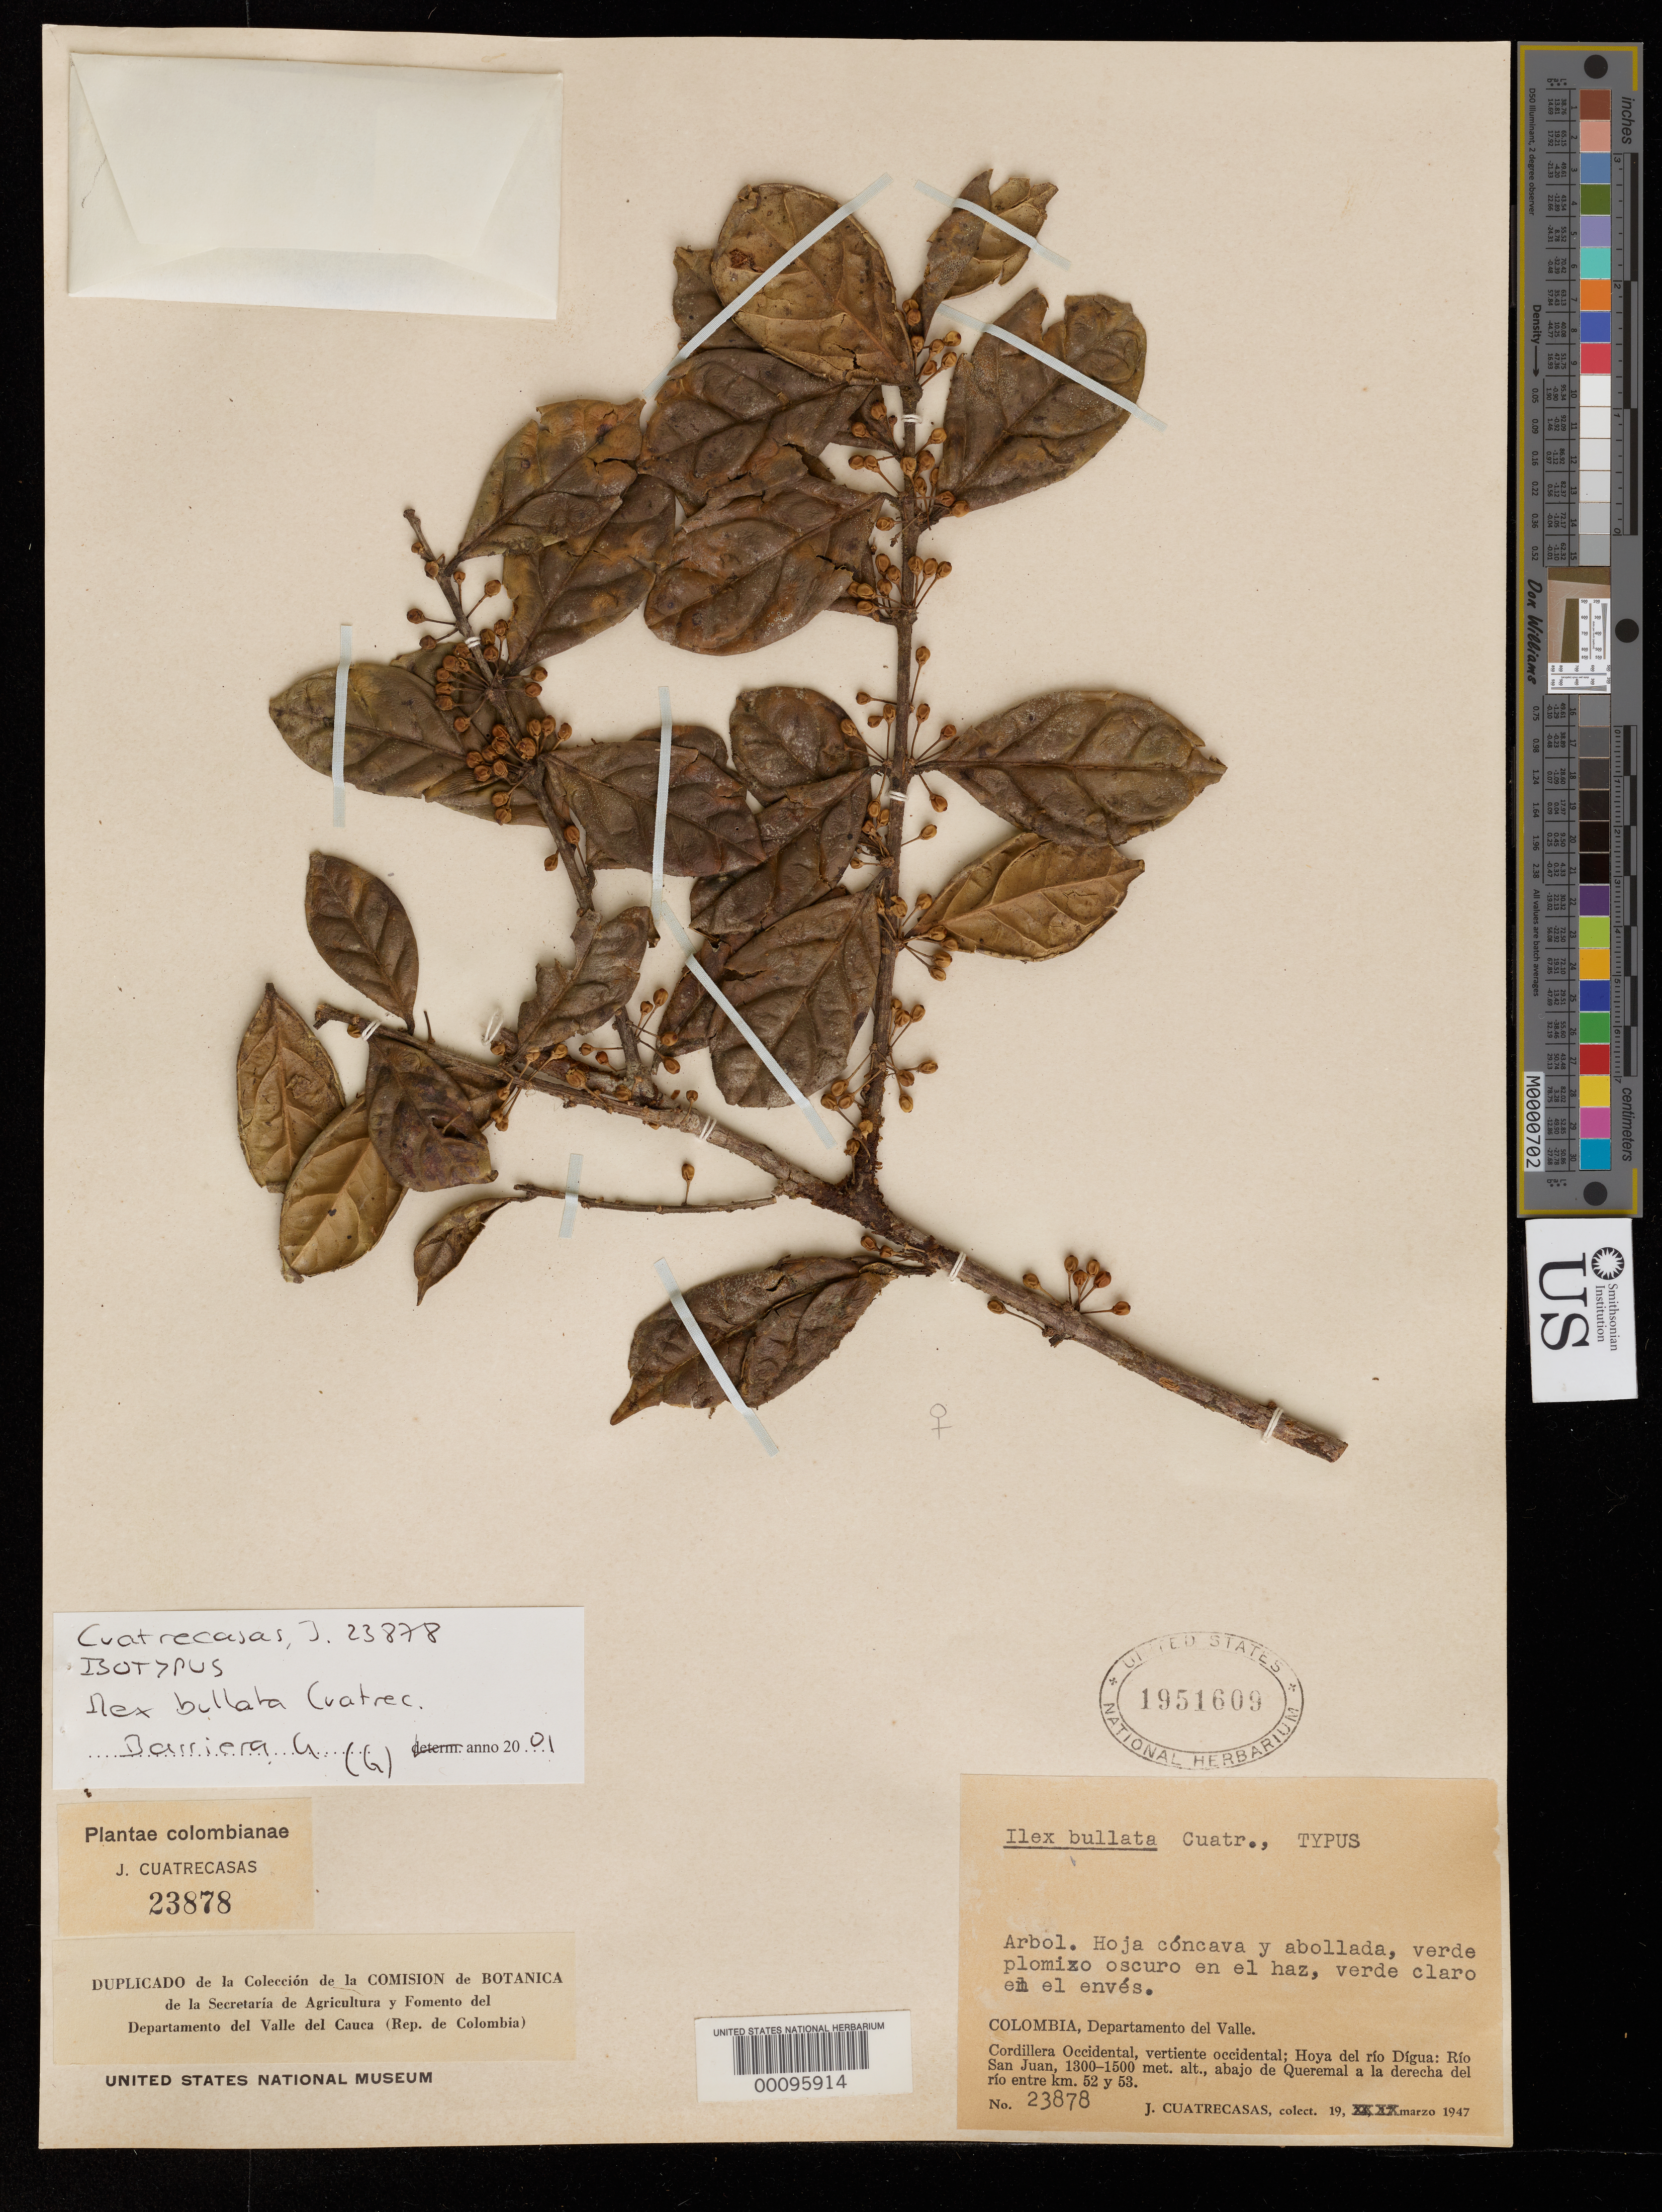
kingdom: Plantae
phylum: Tracheophyta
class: Magnoliopsida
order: Aquifoliales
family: Aquifoliaceae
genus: Ilex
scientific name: Ilex bullata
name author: Cuatrec.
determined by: Barriera, Gabrielle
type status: Isotype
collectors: J. Cuatrecasas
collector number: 23878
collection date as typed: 19 Mar 1947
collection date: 1947-03-19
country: Colombia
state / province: Valle del Cauca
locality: Cordillera Occidental, Rio San Juan.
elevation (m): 1300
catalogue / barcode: US 1951609